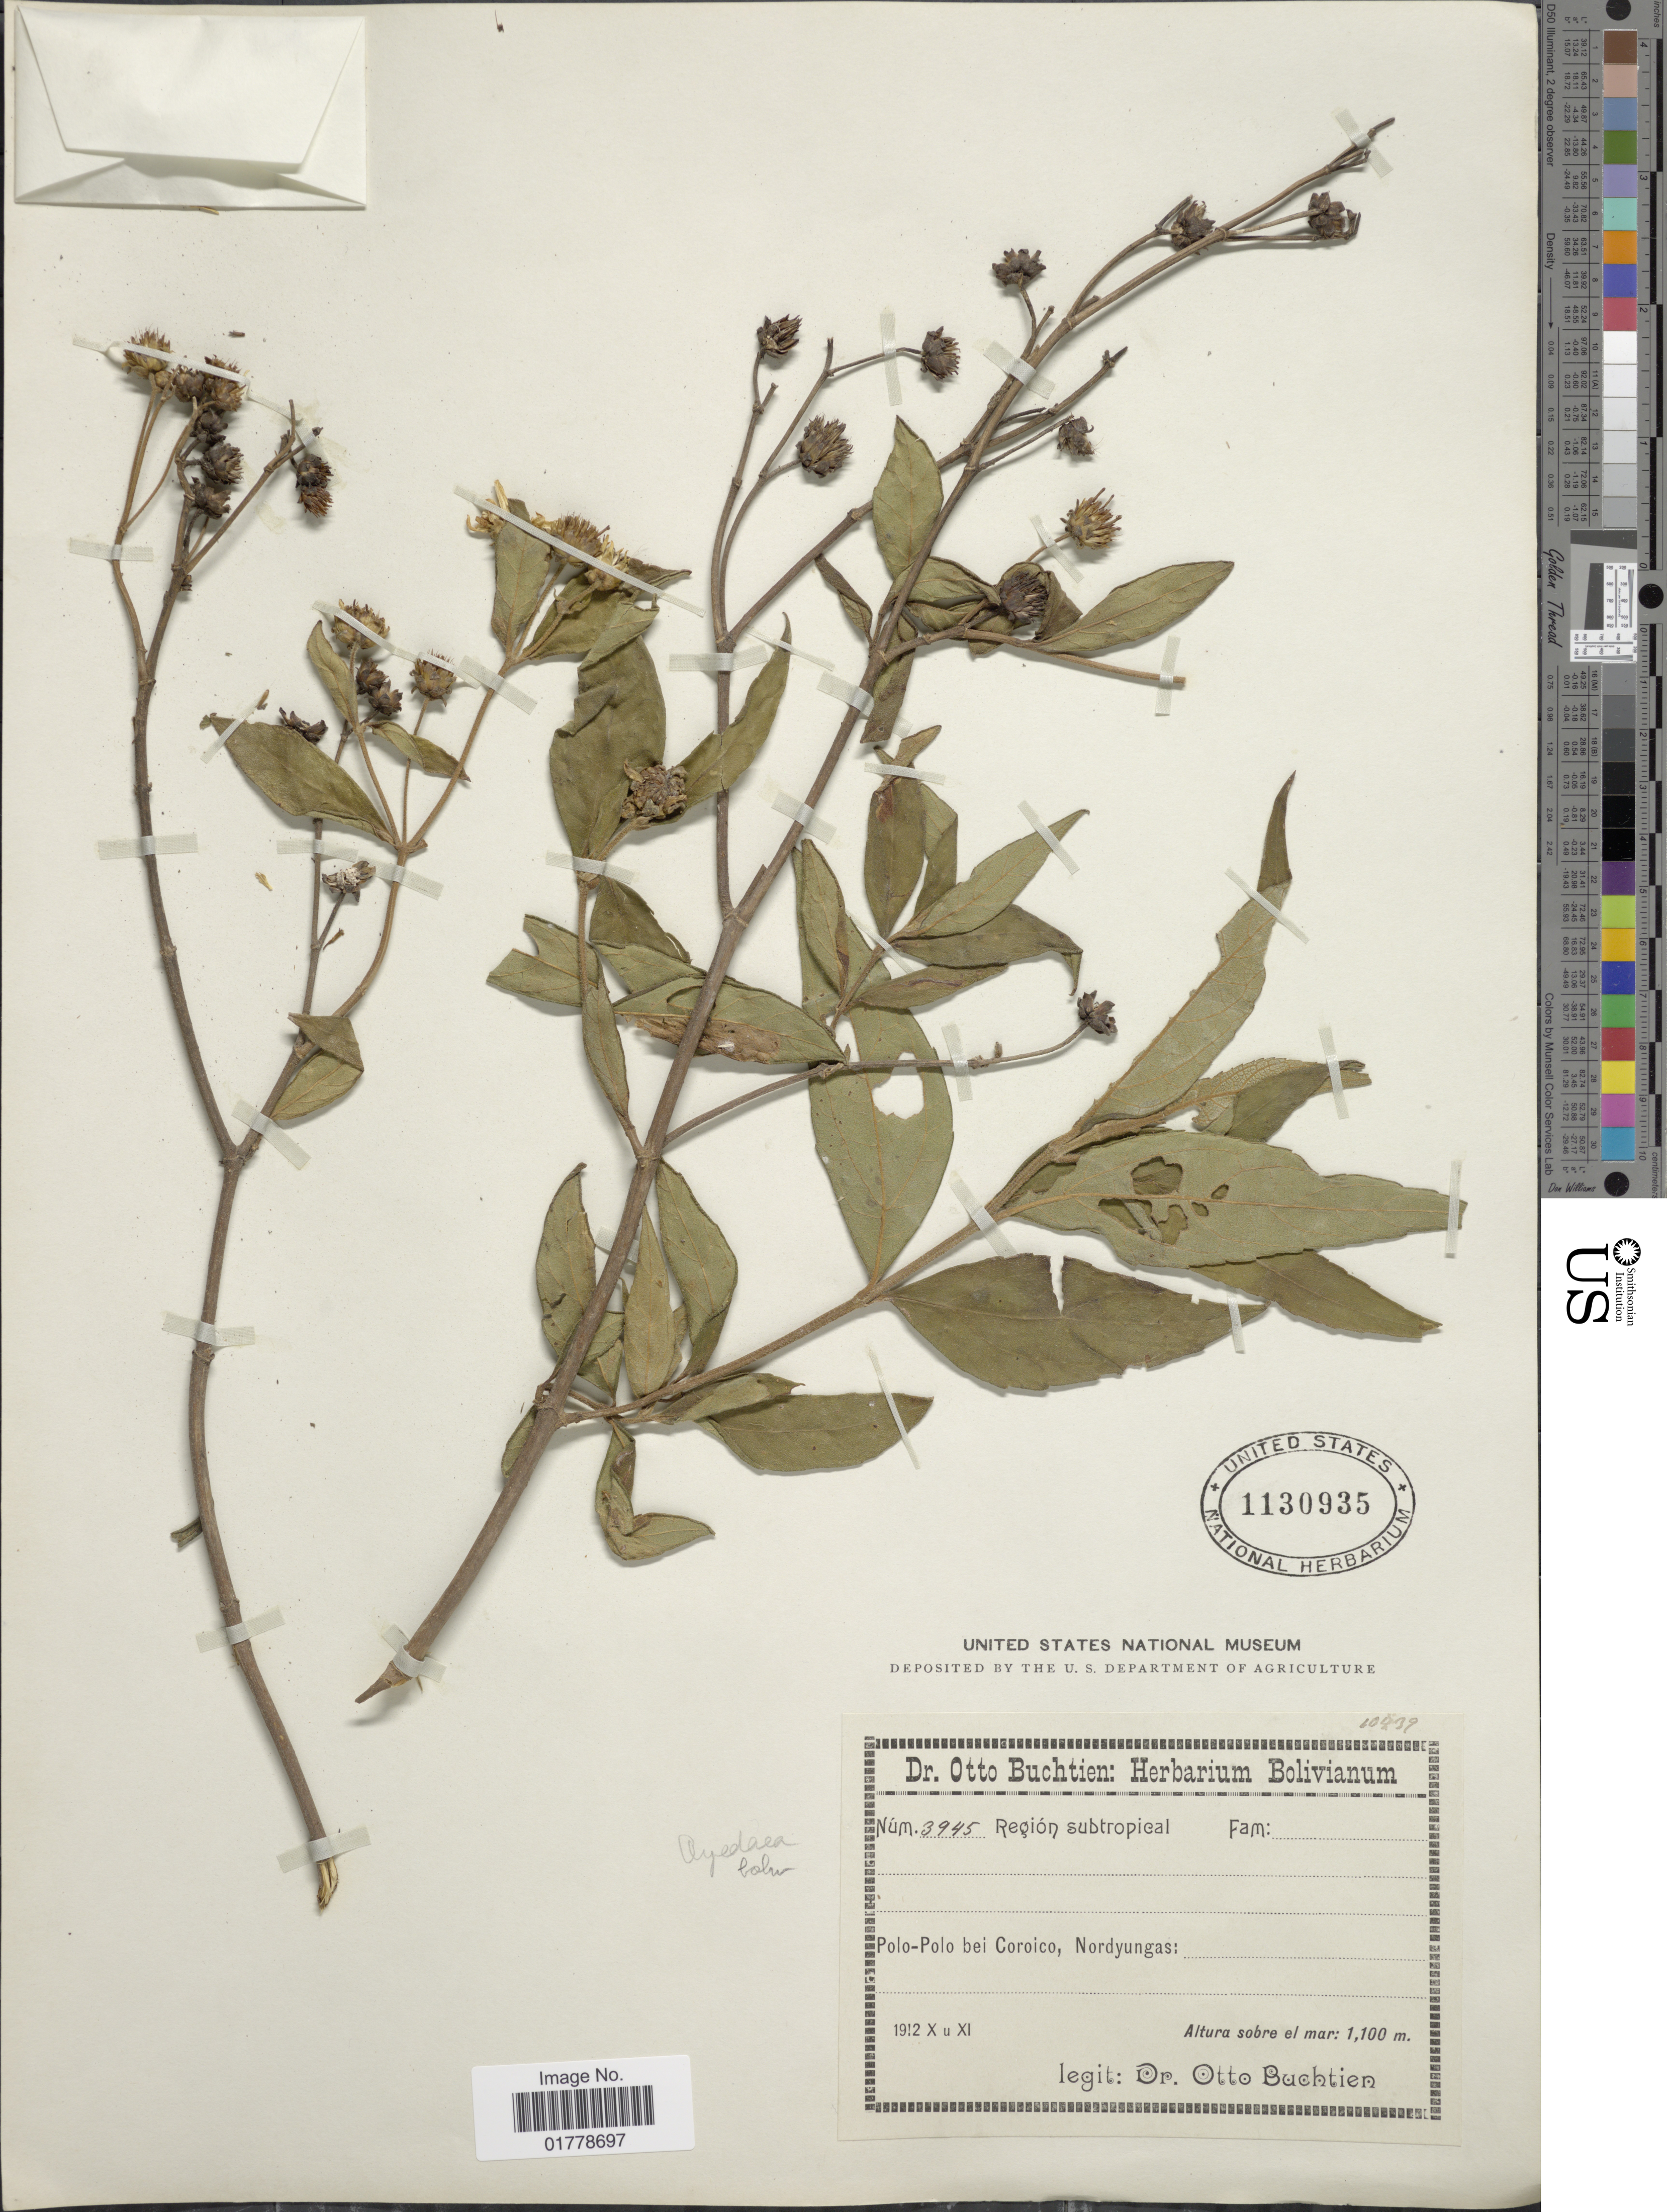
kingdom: Plantae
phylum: Tracheophyta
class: Magnoliopsida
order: Asterales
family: Asteraceae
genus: Oyedaea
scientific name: Oyedaea boliviana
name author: Britton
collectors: O. Buchtien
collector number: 3945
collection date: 1912-10/1912-11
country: Bolivia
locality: Región subtropical. Polo-Polo bei Coroico, Nordyungas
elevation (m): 1100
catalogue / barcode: US 1130935